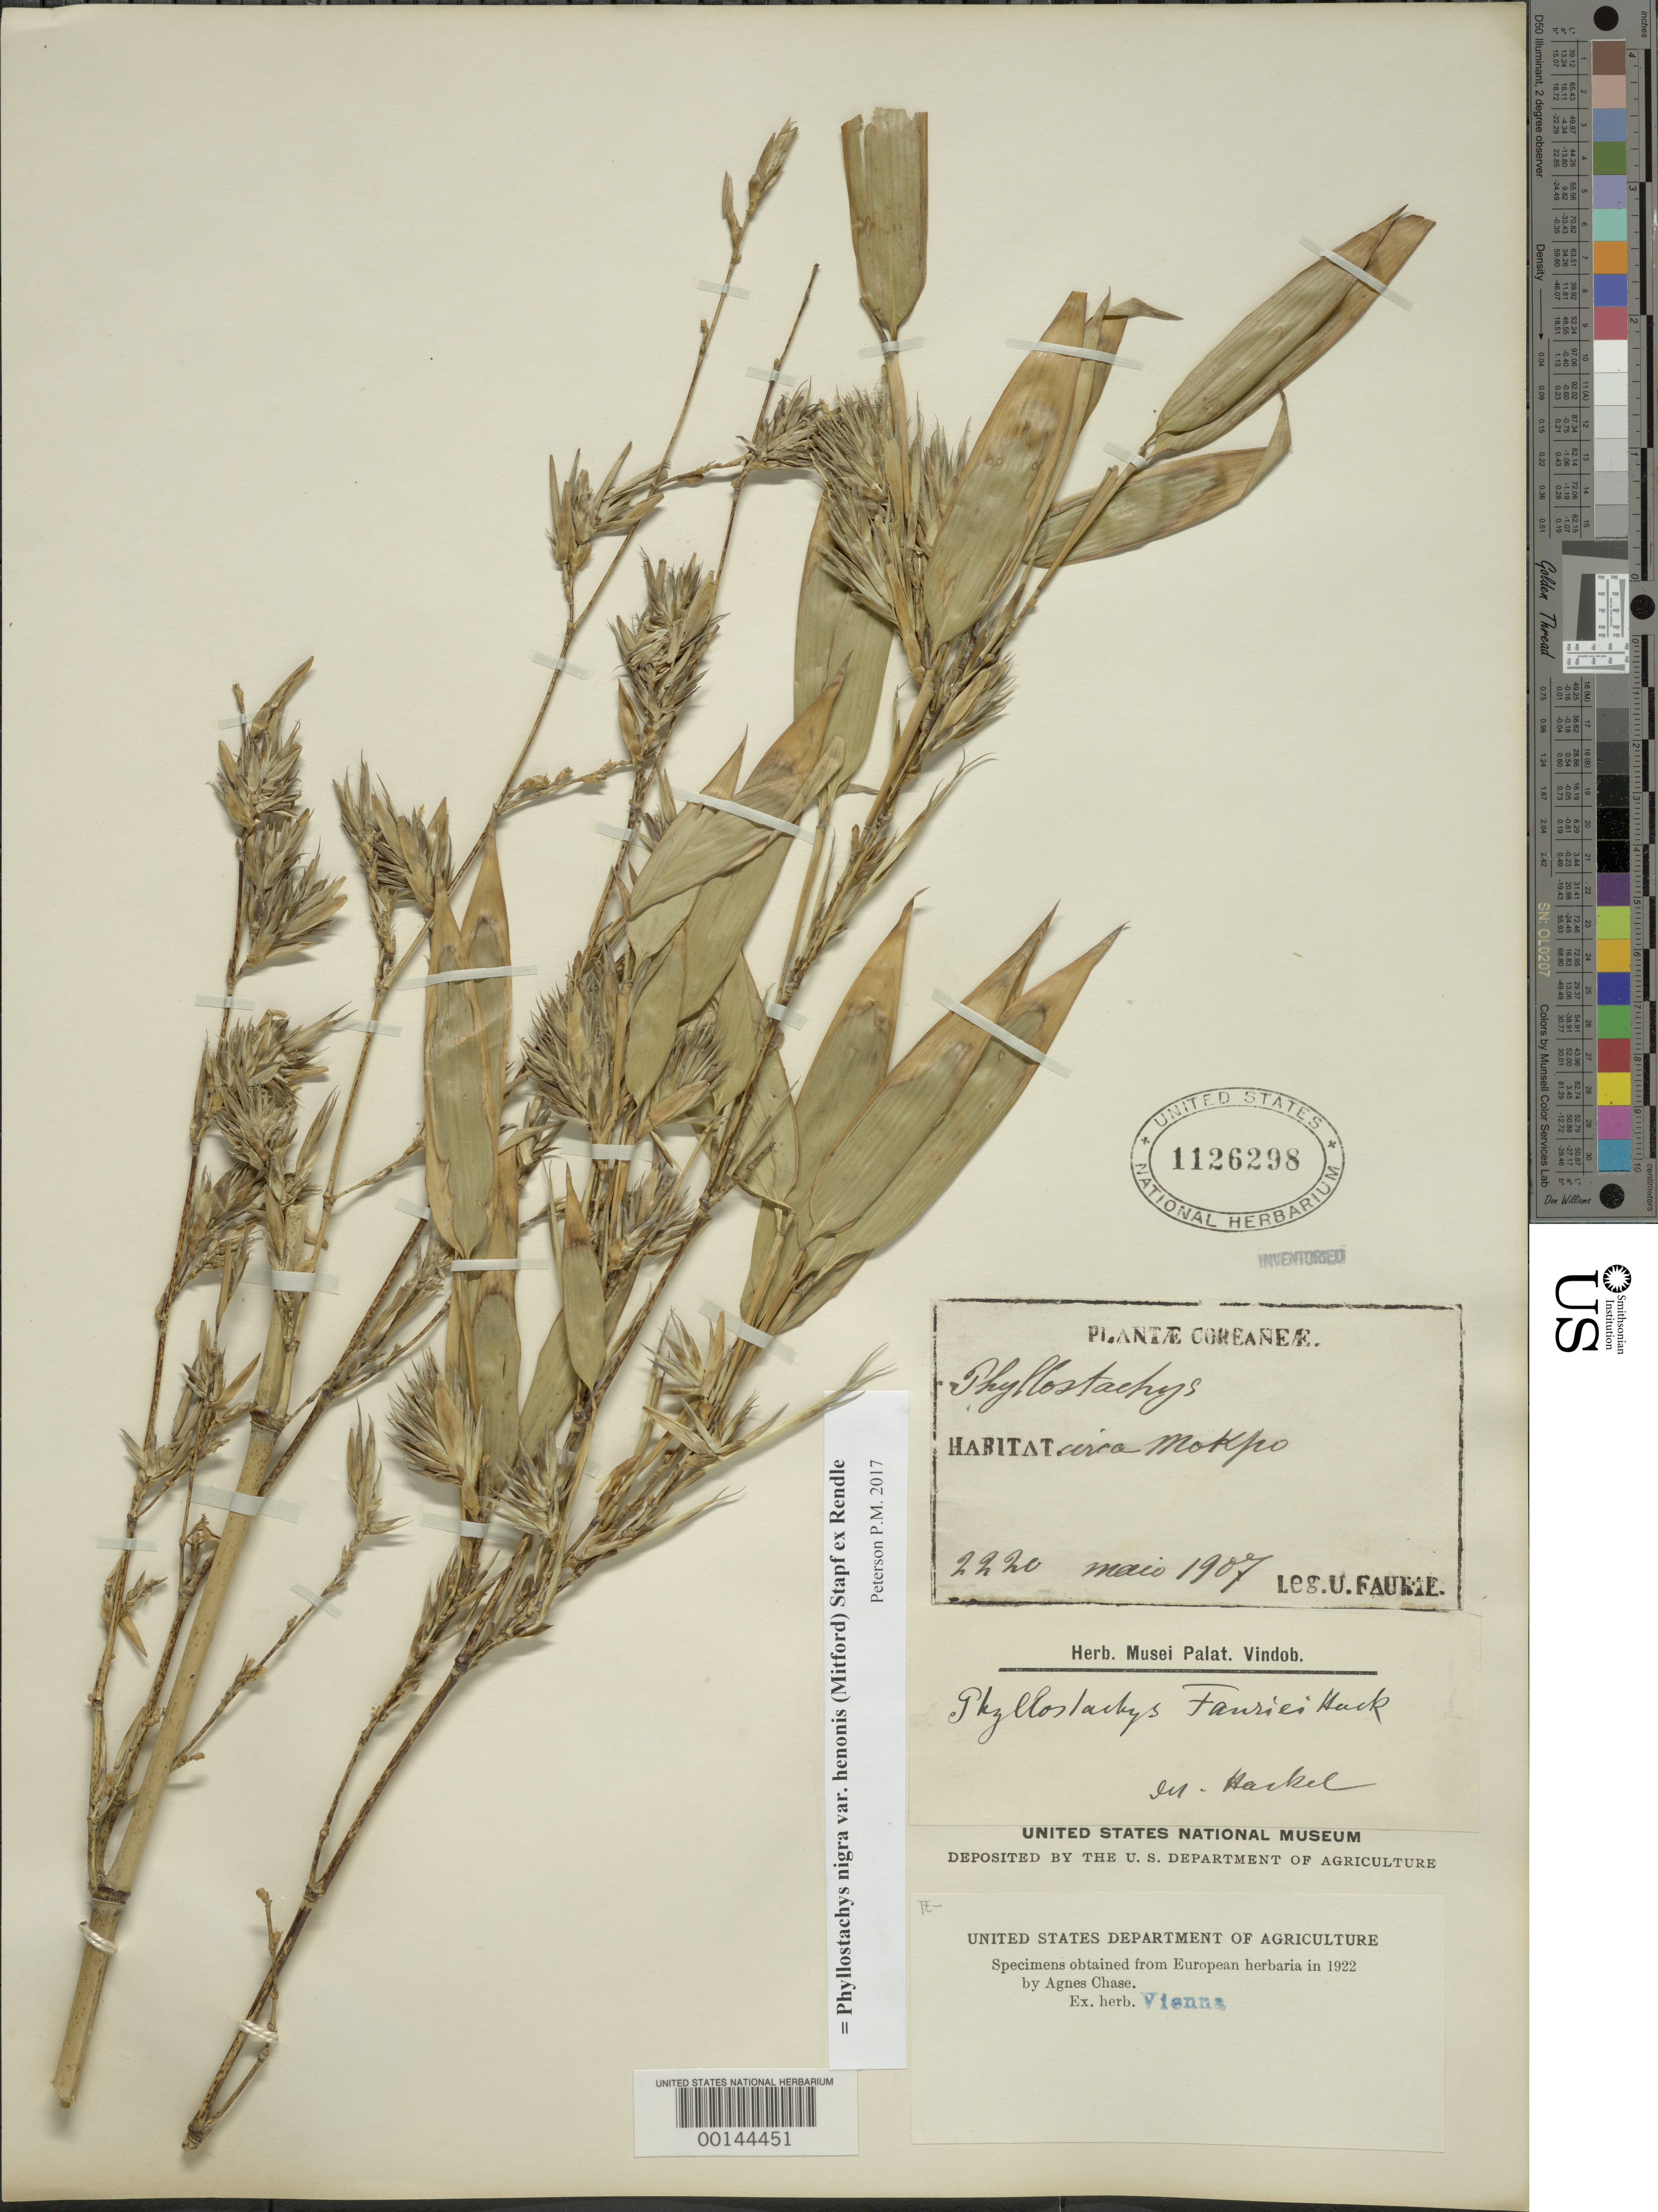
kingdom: Plantae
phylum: Tracheophyta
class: Liliopsida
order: Poales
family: Poaceae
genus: Phyllostachys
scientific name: Phyllostachys nigra var. henonis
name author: (Mitford) Stapf ex Rendle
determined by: Poaceae Reorganization Project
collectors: U. Faurie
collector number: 2220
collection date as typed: May 1907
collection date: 1907-05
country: South Korea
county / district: Cholla-namdo / Kyongsang-namdo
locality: Mokpo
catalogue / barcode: US 1126298